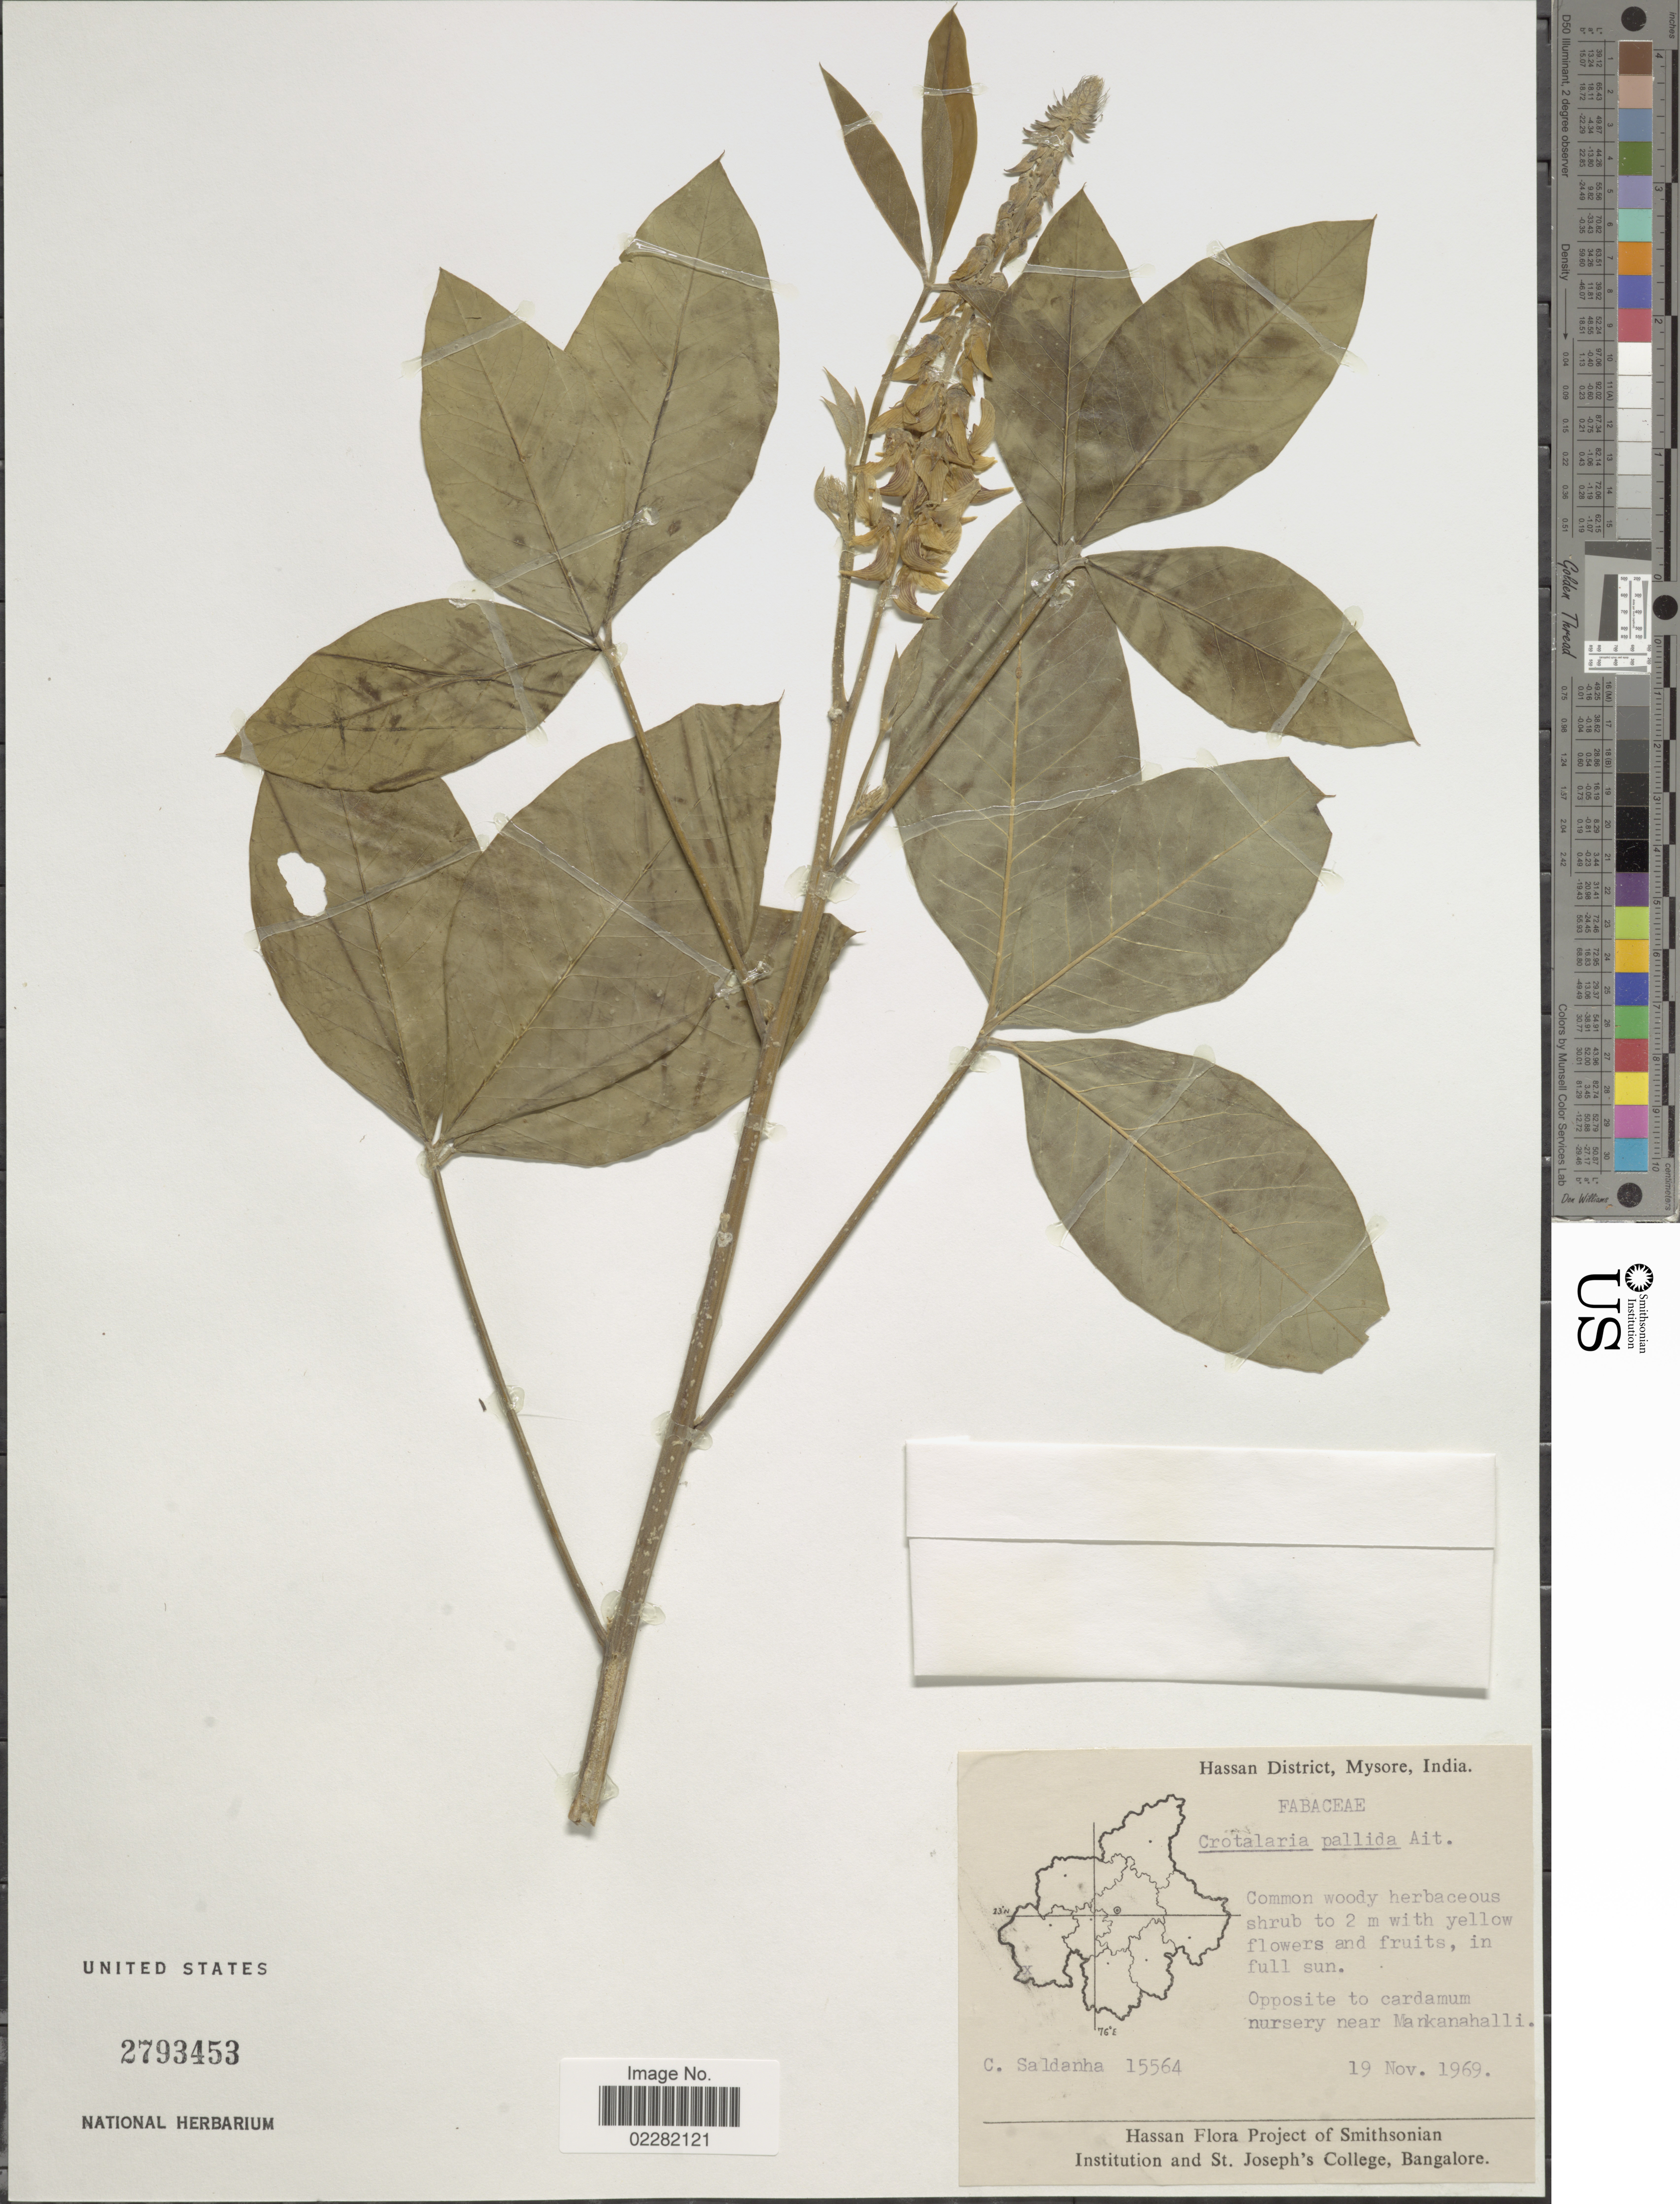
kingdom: Plantae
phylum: Tracheophyta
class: Magnoliopsida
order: Fabales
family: Fabaceae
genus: Crotalaria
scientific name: Crotalaria pallida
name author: Aiton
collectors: C. Saldanha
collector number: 15564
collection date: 1969-11-19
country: India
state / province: Karnataka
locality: Hassan District, Mysroe, Opposite to cardamum nursery near Mankanahalli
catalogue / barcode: US 2793453